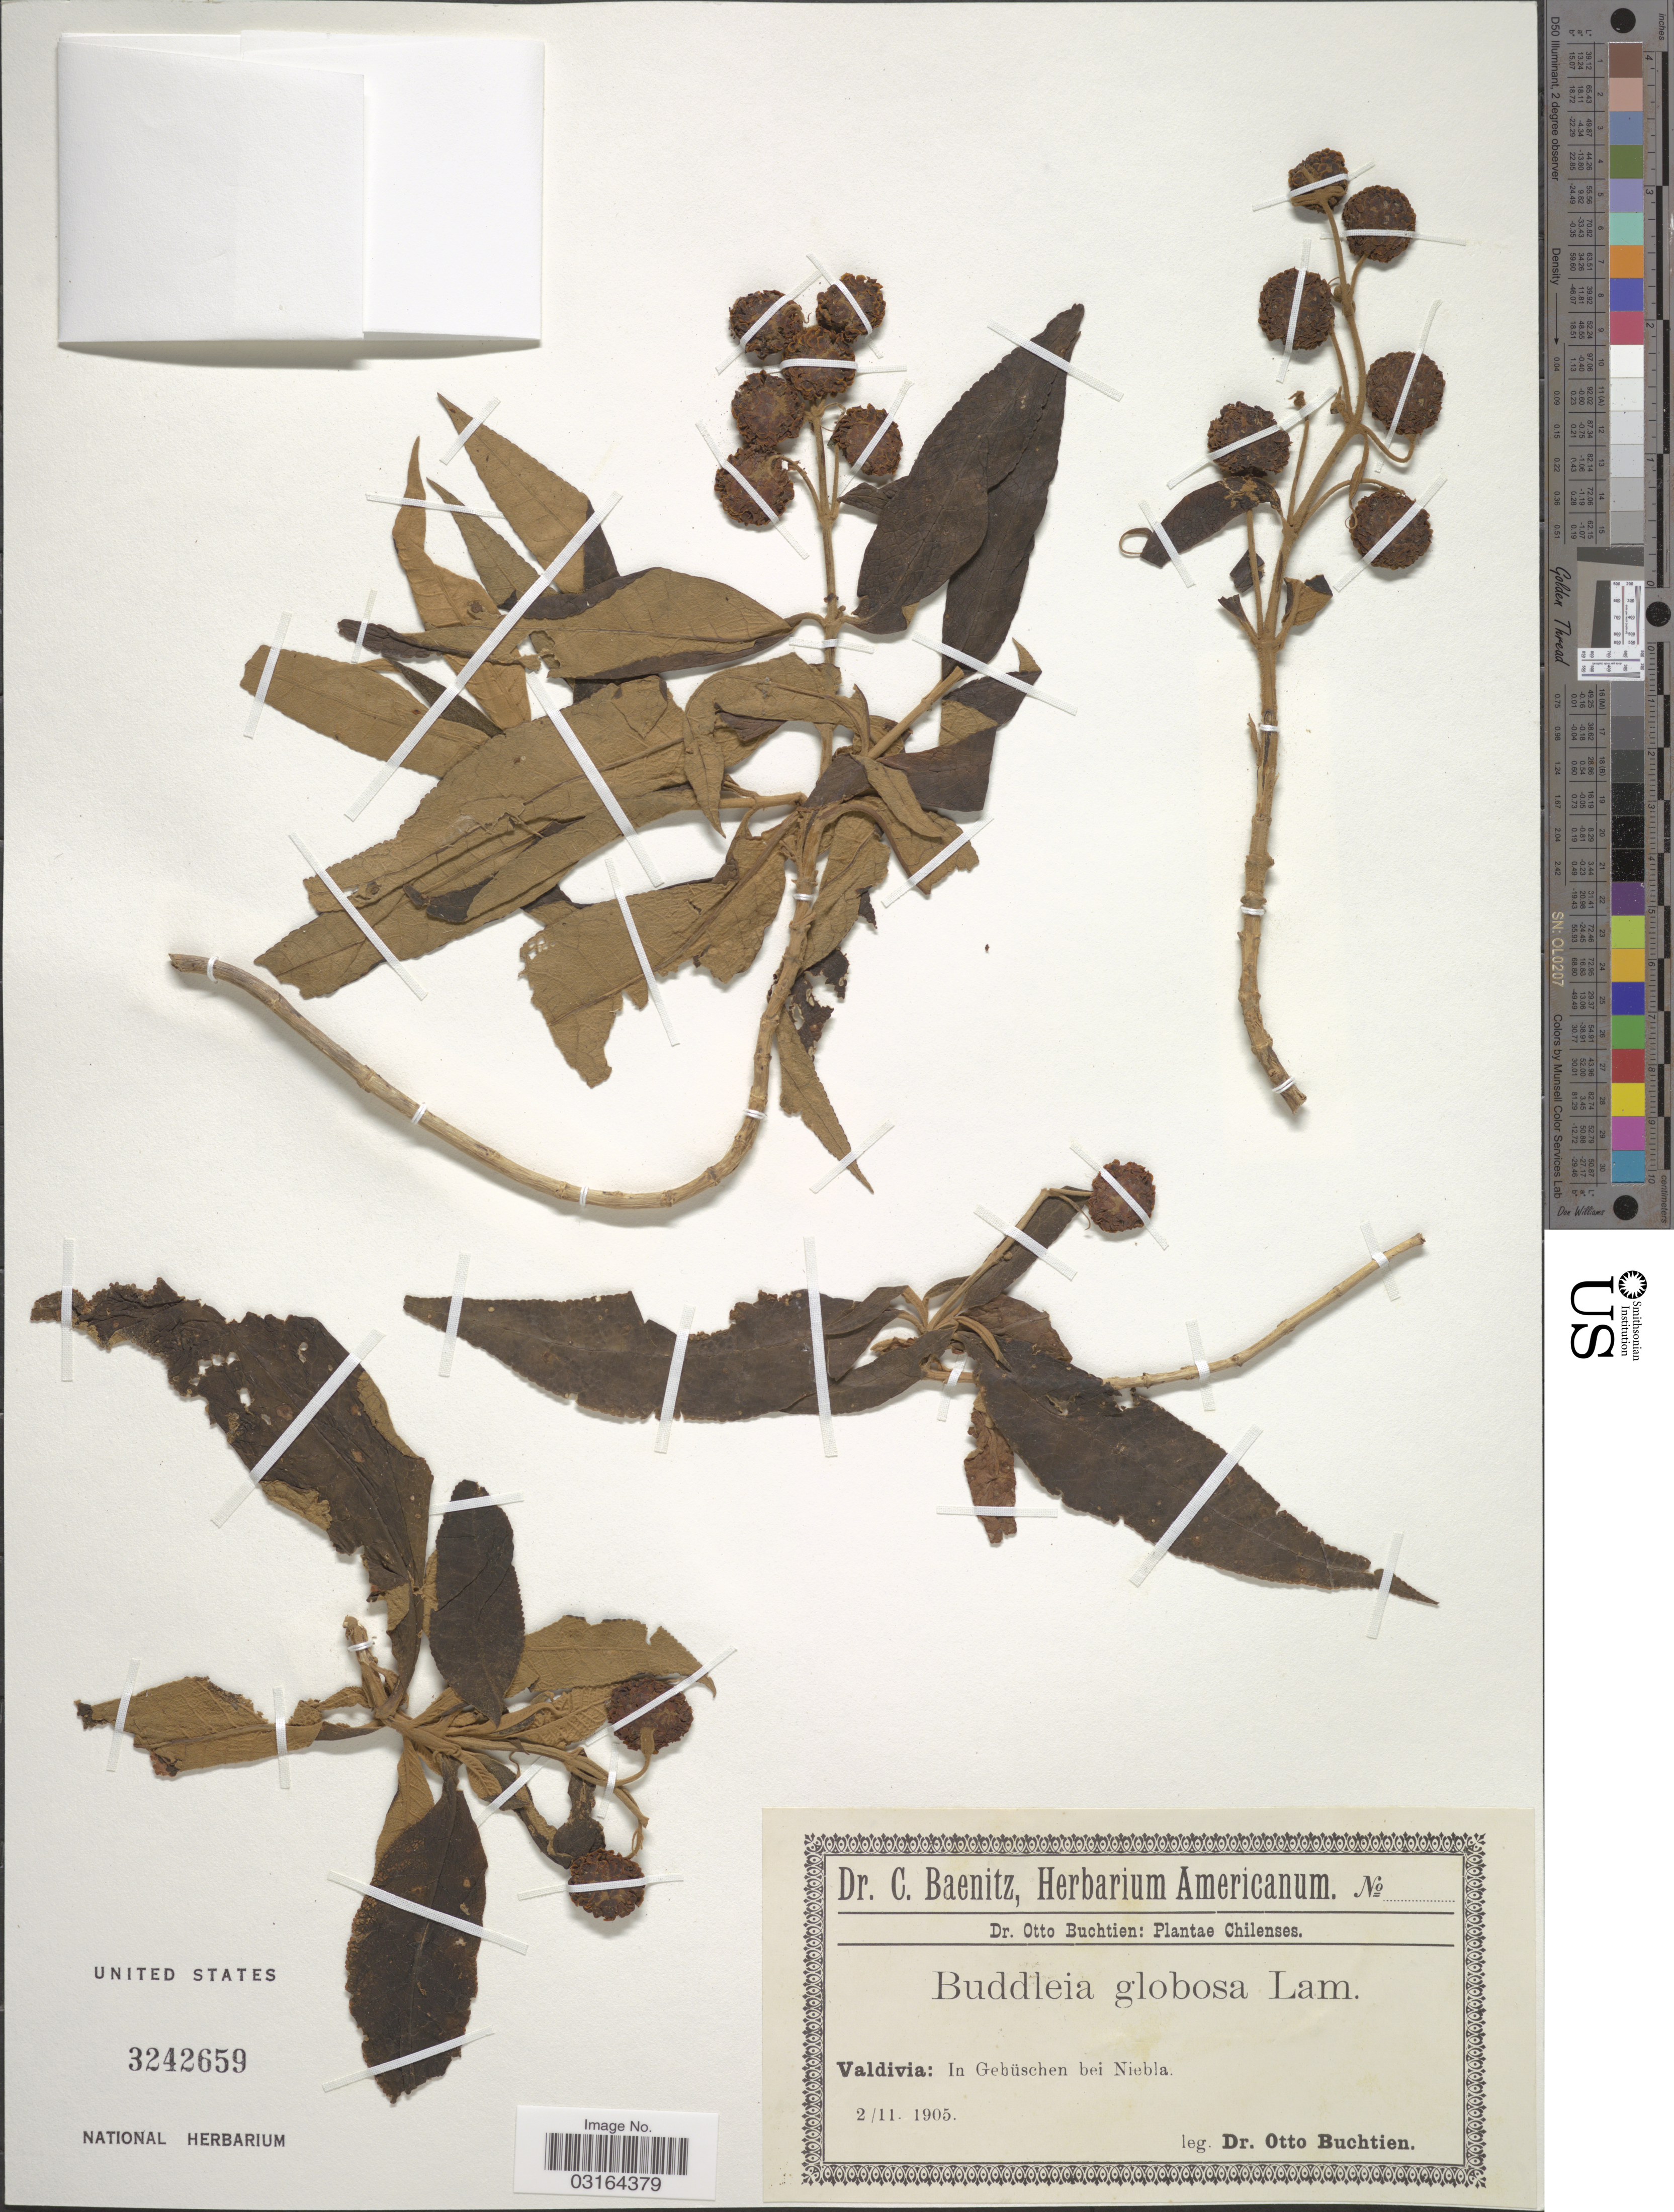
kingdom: Plantae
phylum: Tracheophyta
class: Magnoliopsida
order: Lamiales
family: Scrophulariaceae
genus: Buddleja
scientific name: Buddleja globosa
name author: Hope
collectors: O. Buchtien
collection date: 1905-11-02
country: Chile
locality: Valdivia: In Gebüschen bei Niebla.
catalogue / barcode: US 3242659